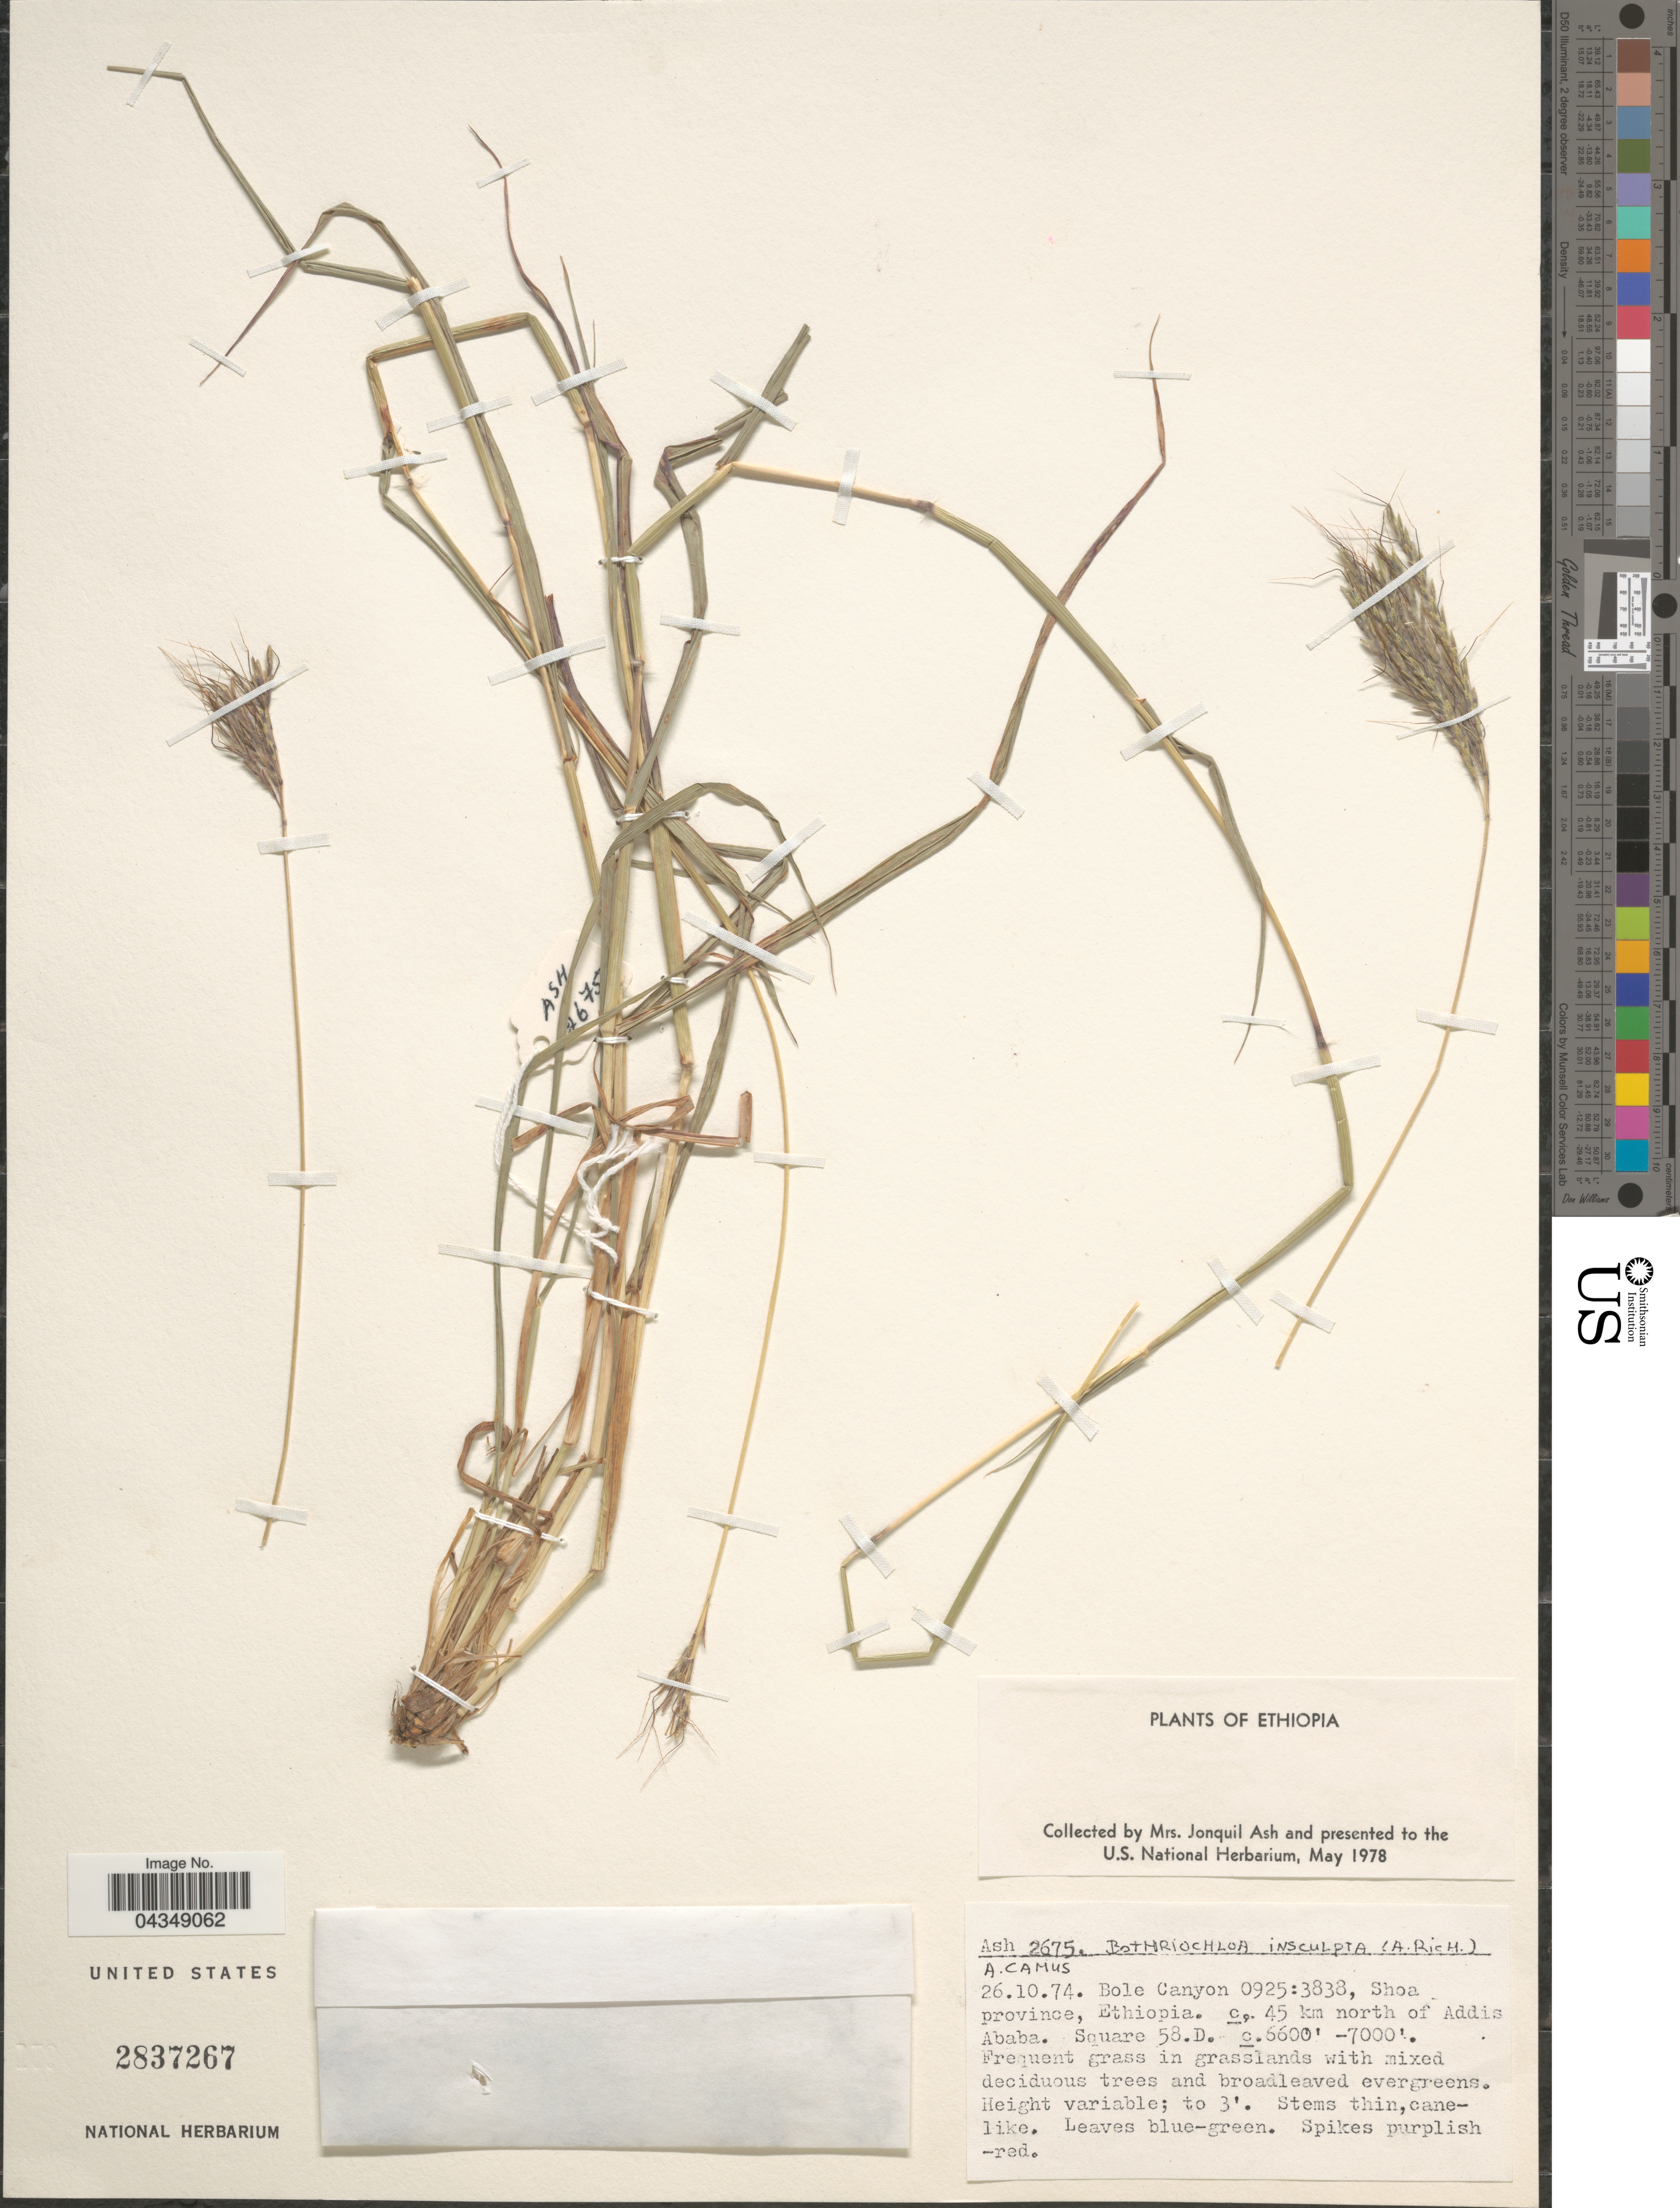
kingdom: Plantae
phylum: Tracheophyta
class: Liliopsida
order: Poales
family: Poaceae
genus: Bothriochloa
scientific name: Bothriochloa insculpta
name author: (Hochst. ex A. Rich.) A. Camus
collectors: J. Ash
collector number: Ash2675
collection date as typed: Transcribed d/m/y: 26/10/74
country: Ethiopia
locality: Bole Canyon 0925:3838, Shoa province. C. 45 km north of Addis Ababa. Square 58.D.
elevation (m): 2012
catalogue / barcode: US 2837267